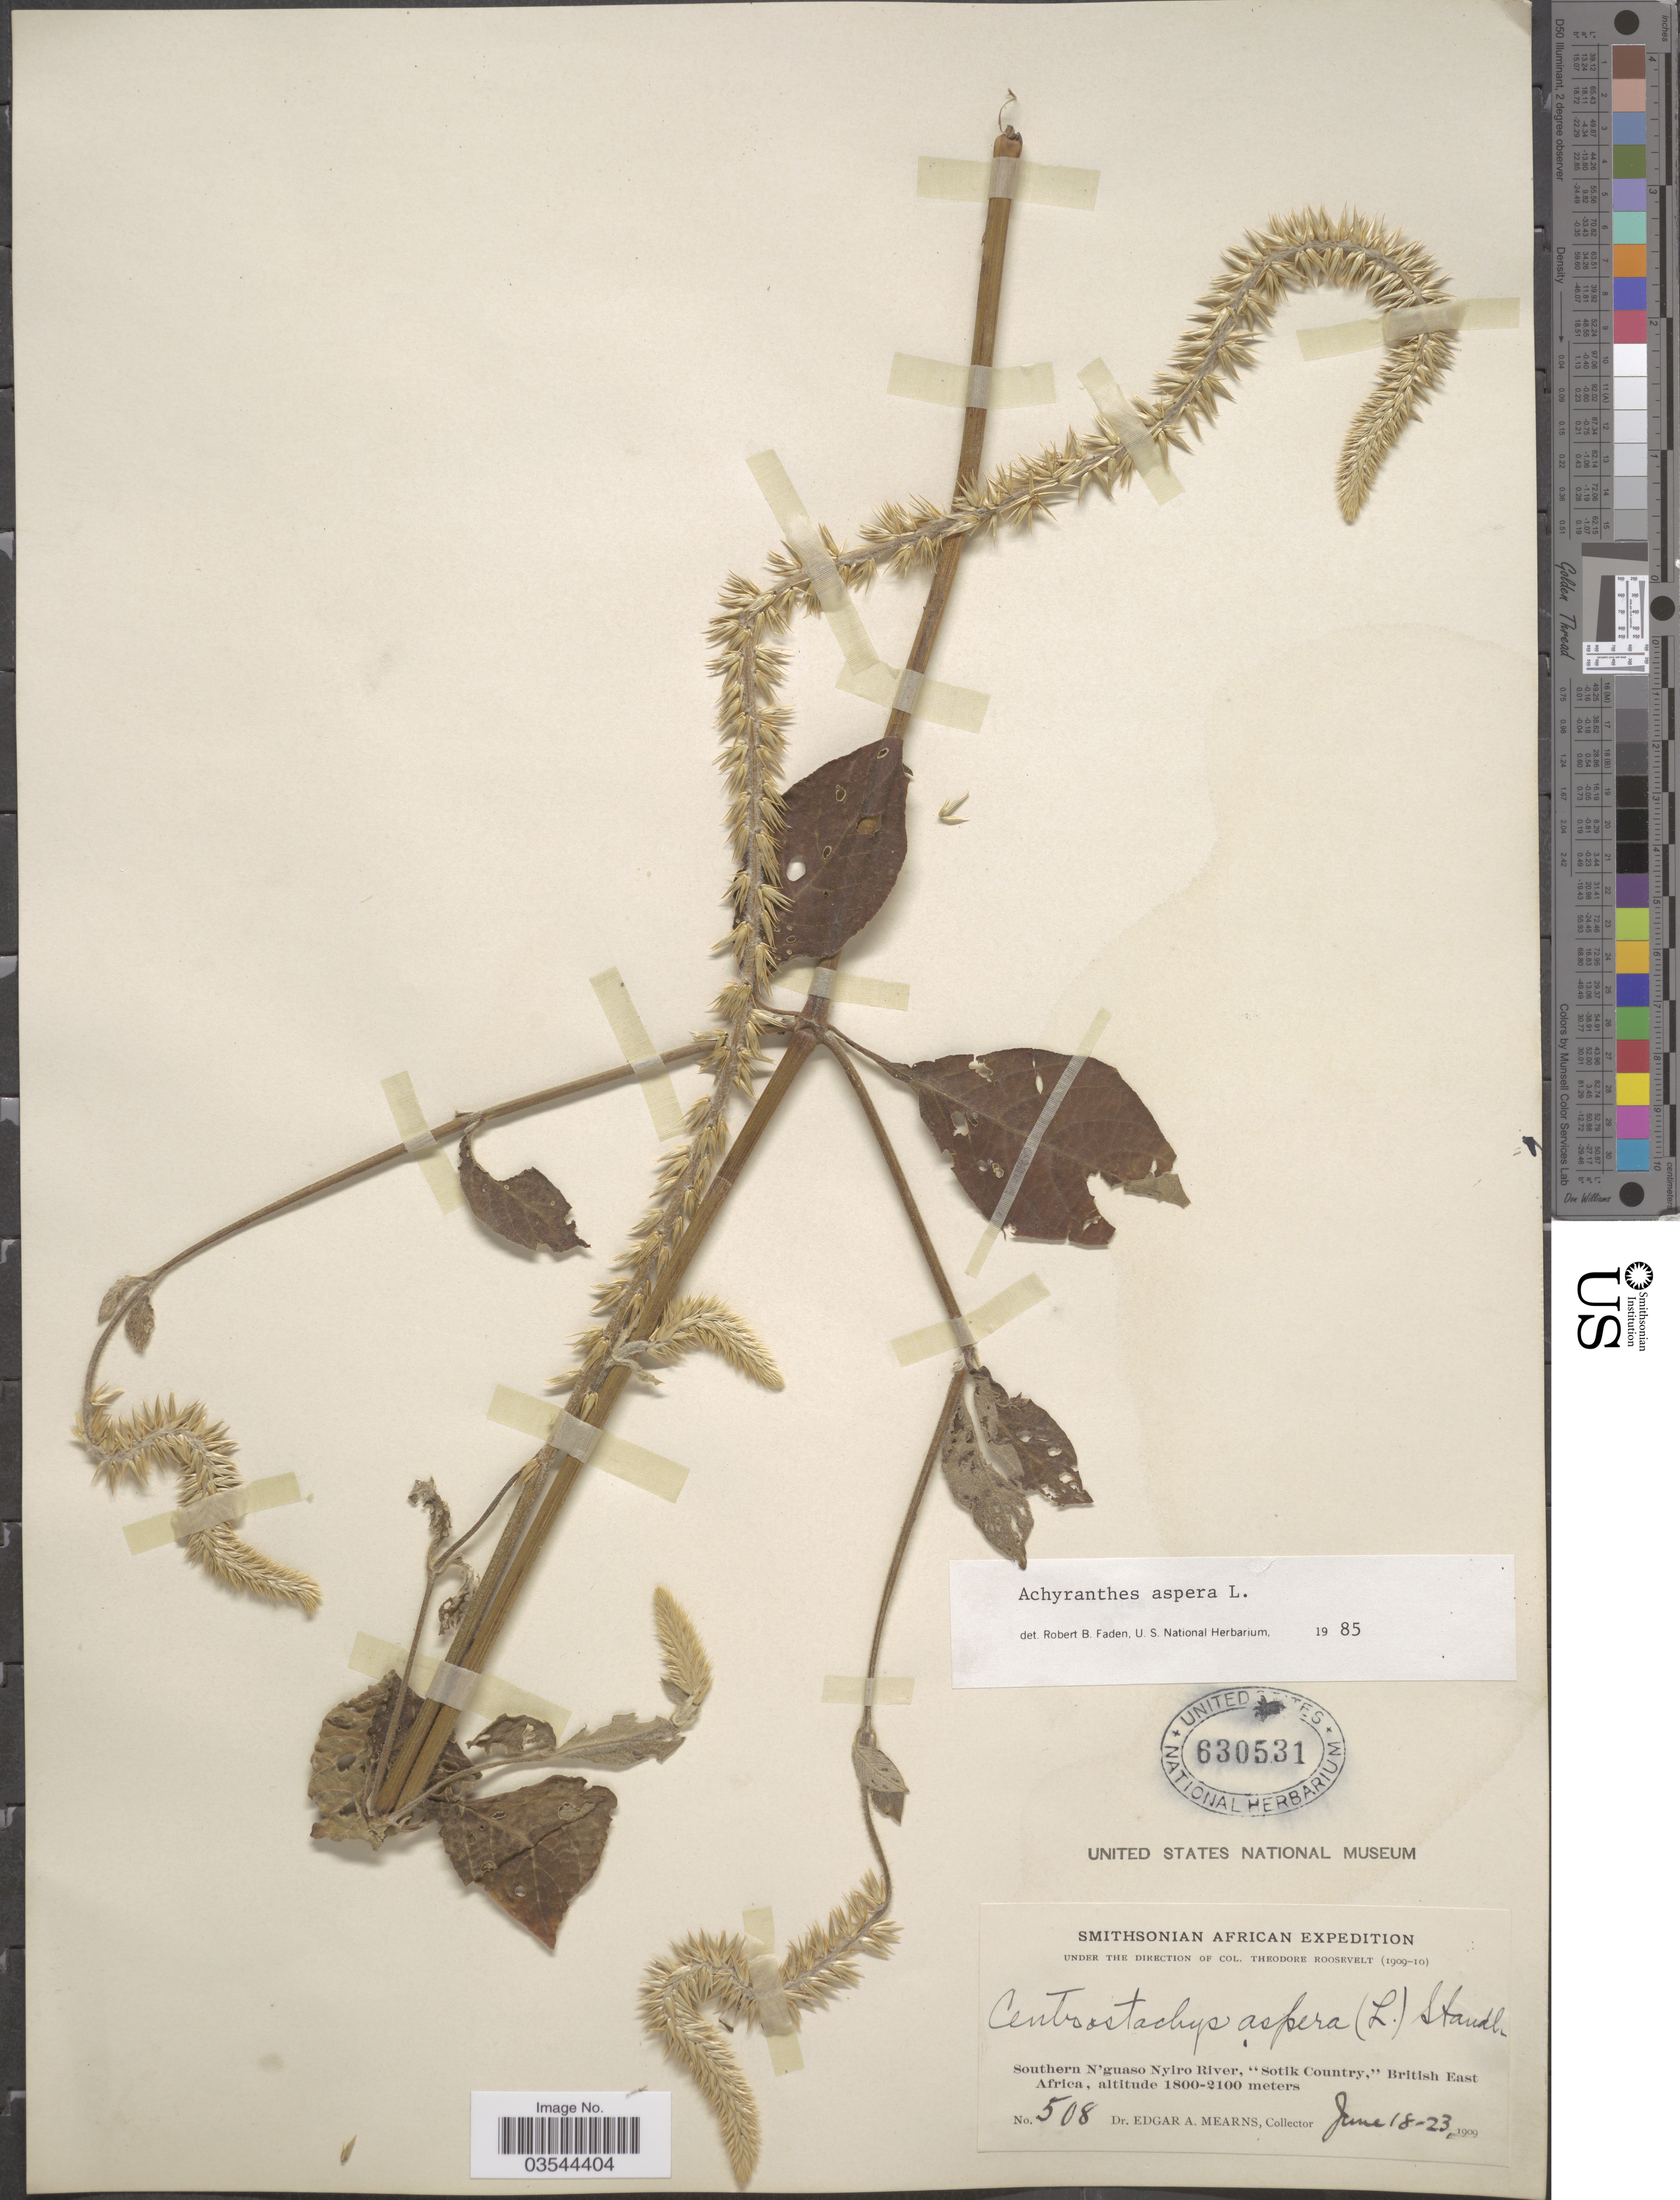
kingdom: Plantae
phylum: Tracheophyta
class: Magnoliopsida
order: Caryophyllales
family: Amaranthaceae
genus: Achyranthes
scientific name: Achyranthes aspera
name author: L.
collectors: E. A. Mearns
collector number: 508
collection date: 1909-06-18/1909-06-23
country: Kenya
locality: Southern N'guaso Nyiro River, "Sotik Country," British East Africa.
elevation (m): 1800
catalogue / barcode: US 630531